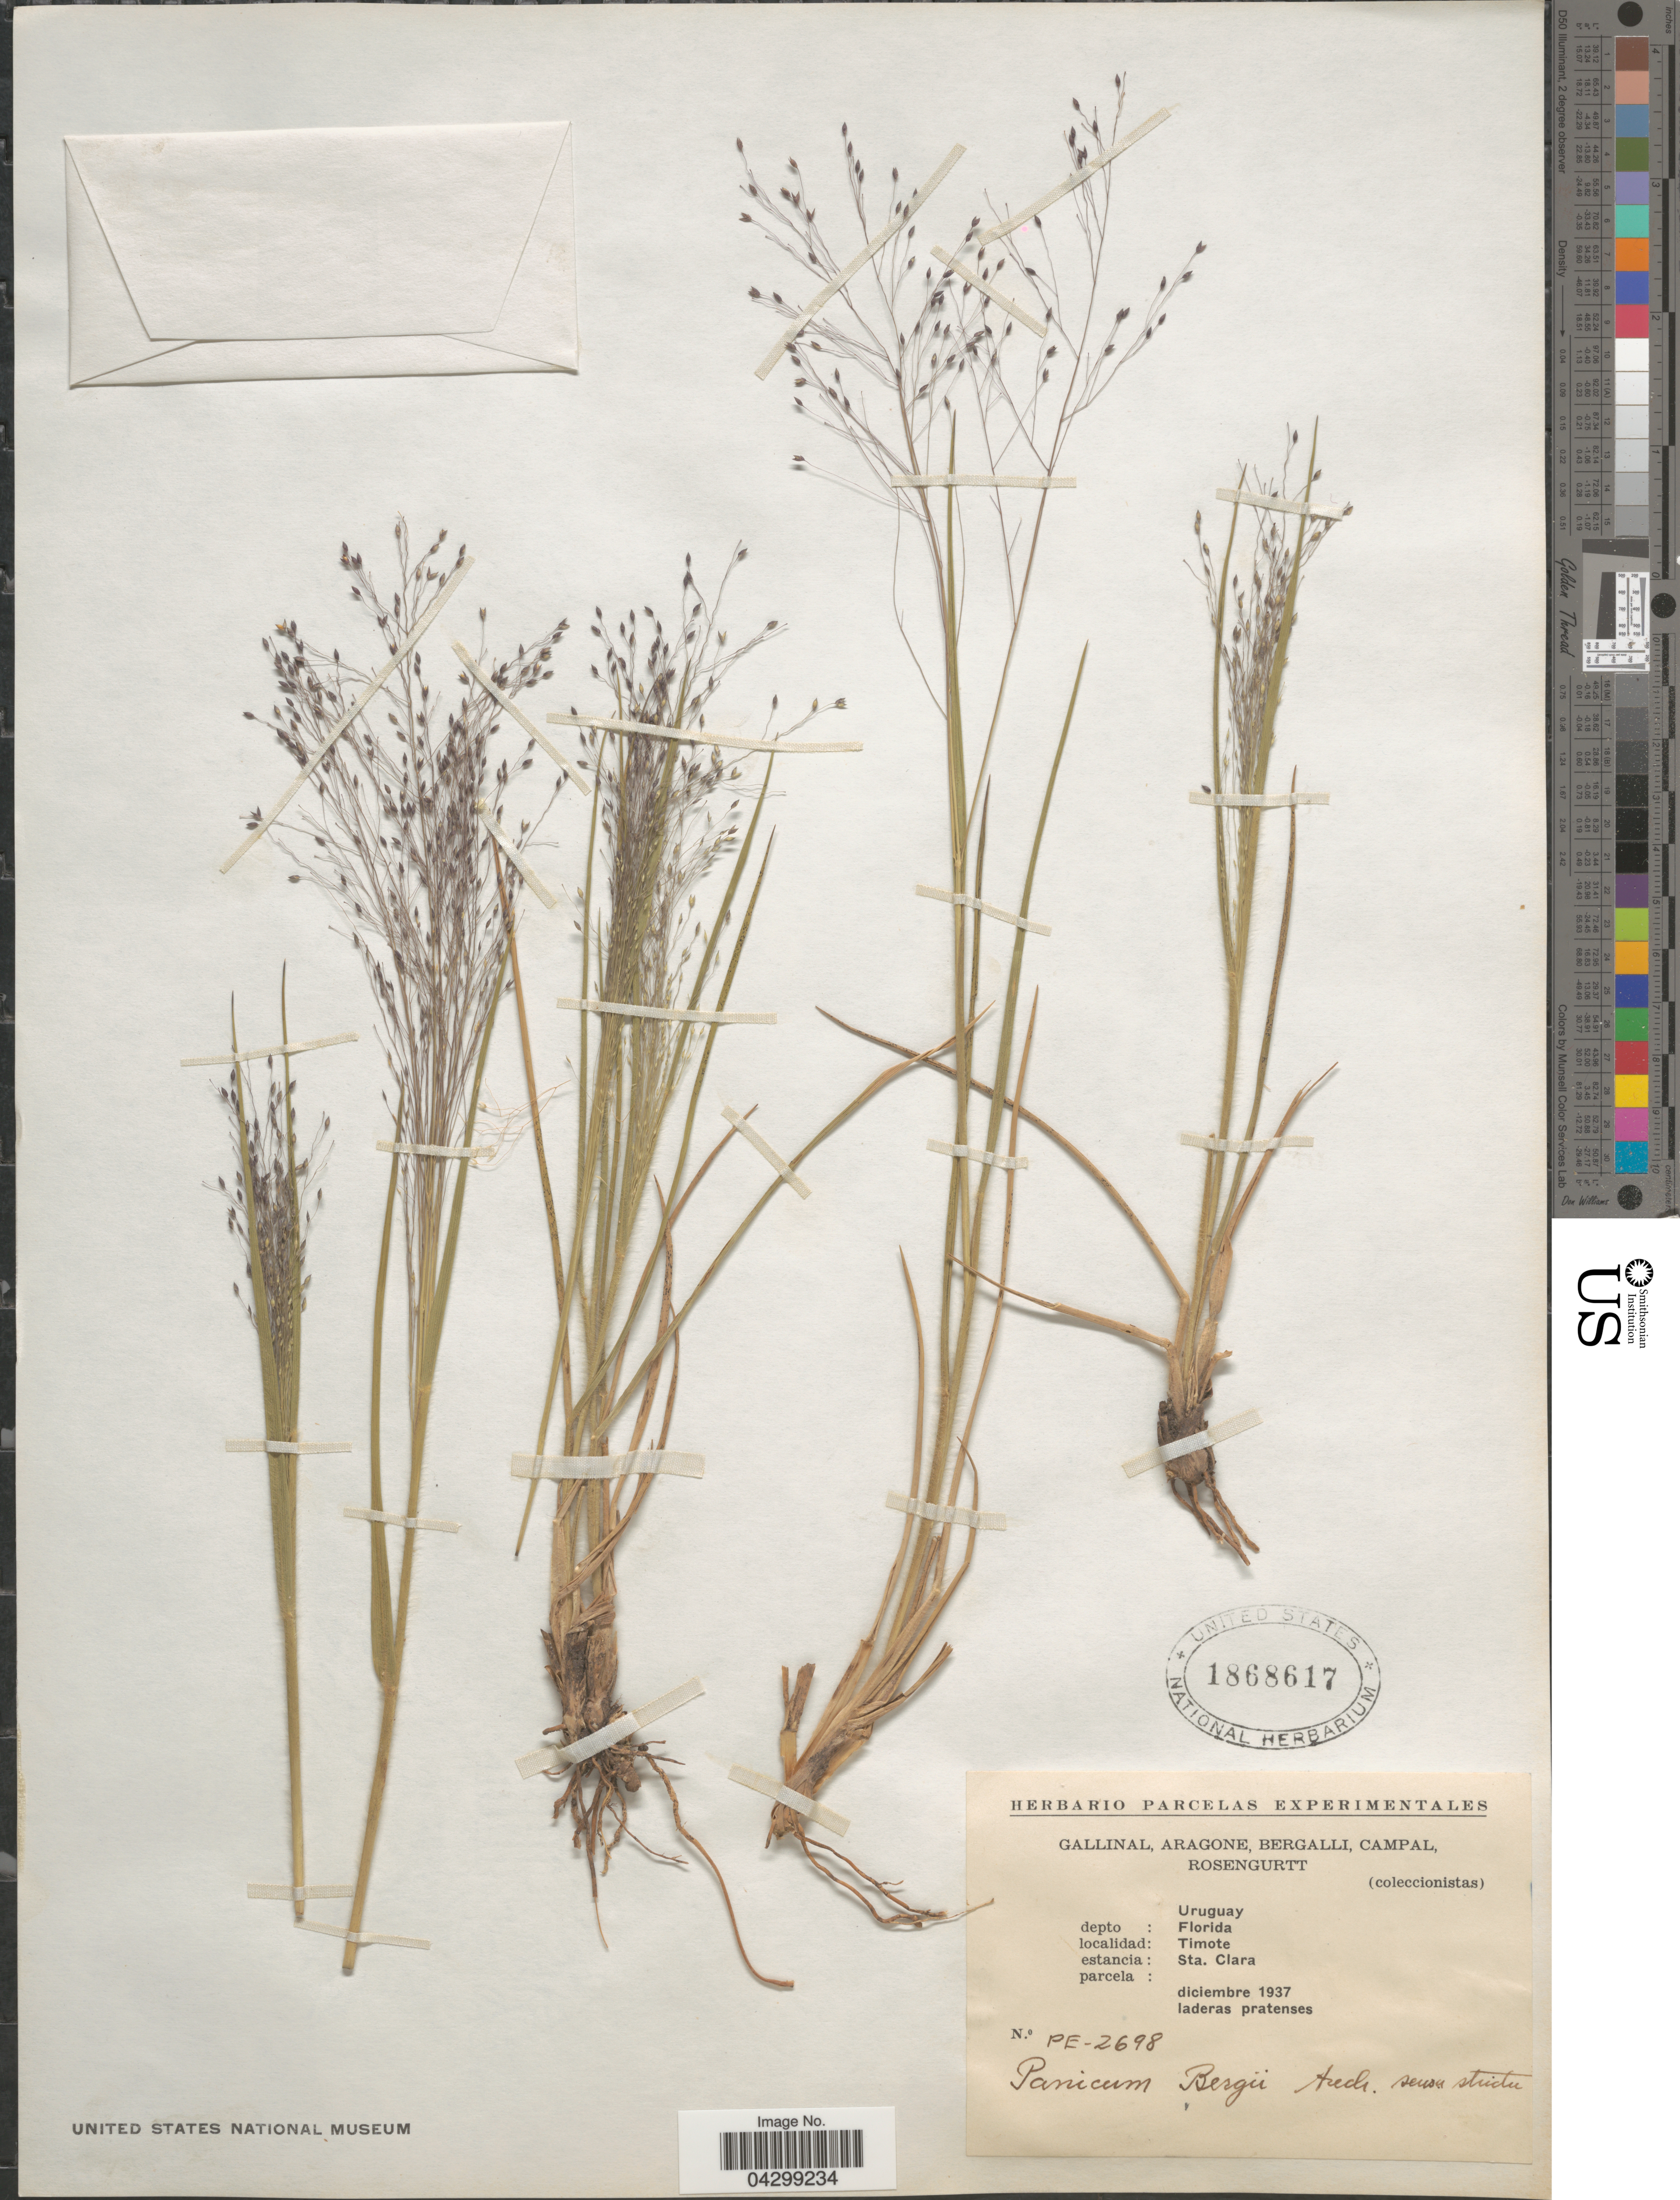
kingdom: Plantae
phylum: Tracheophyta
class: Liliopsida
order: Poales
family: Poaceae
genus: Panicum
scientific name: Panicum bergii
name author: Arechav.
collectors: -. Gallinal, -- Aragone, -- Bergalli, -- Campal & Rosengurtt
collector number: PE-2698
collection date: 1937-12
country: Uruguay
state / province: Florida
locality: Depto: Florida. Timote. Estancia: Sta. Clara.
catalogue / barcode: US 1868617